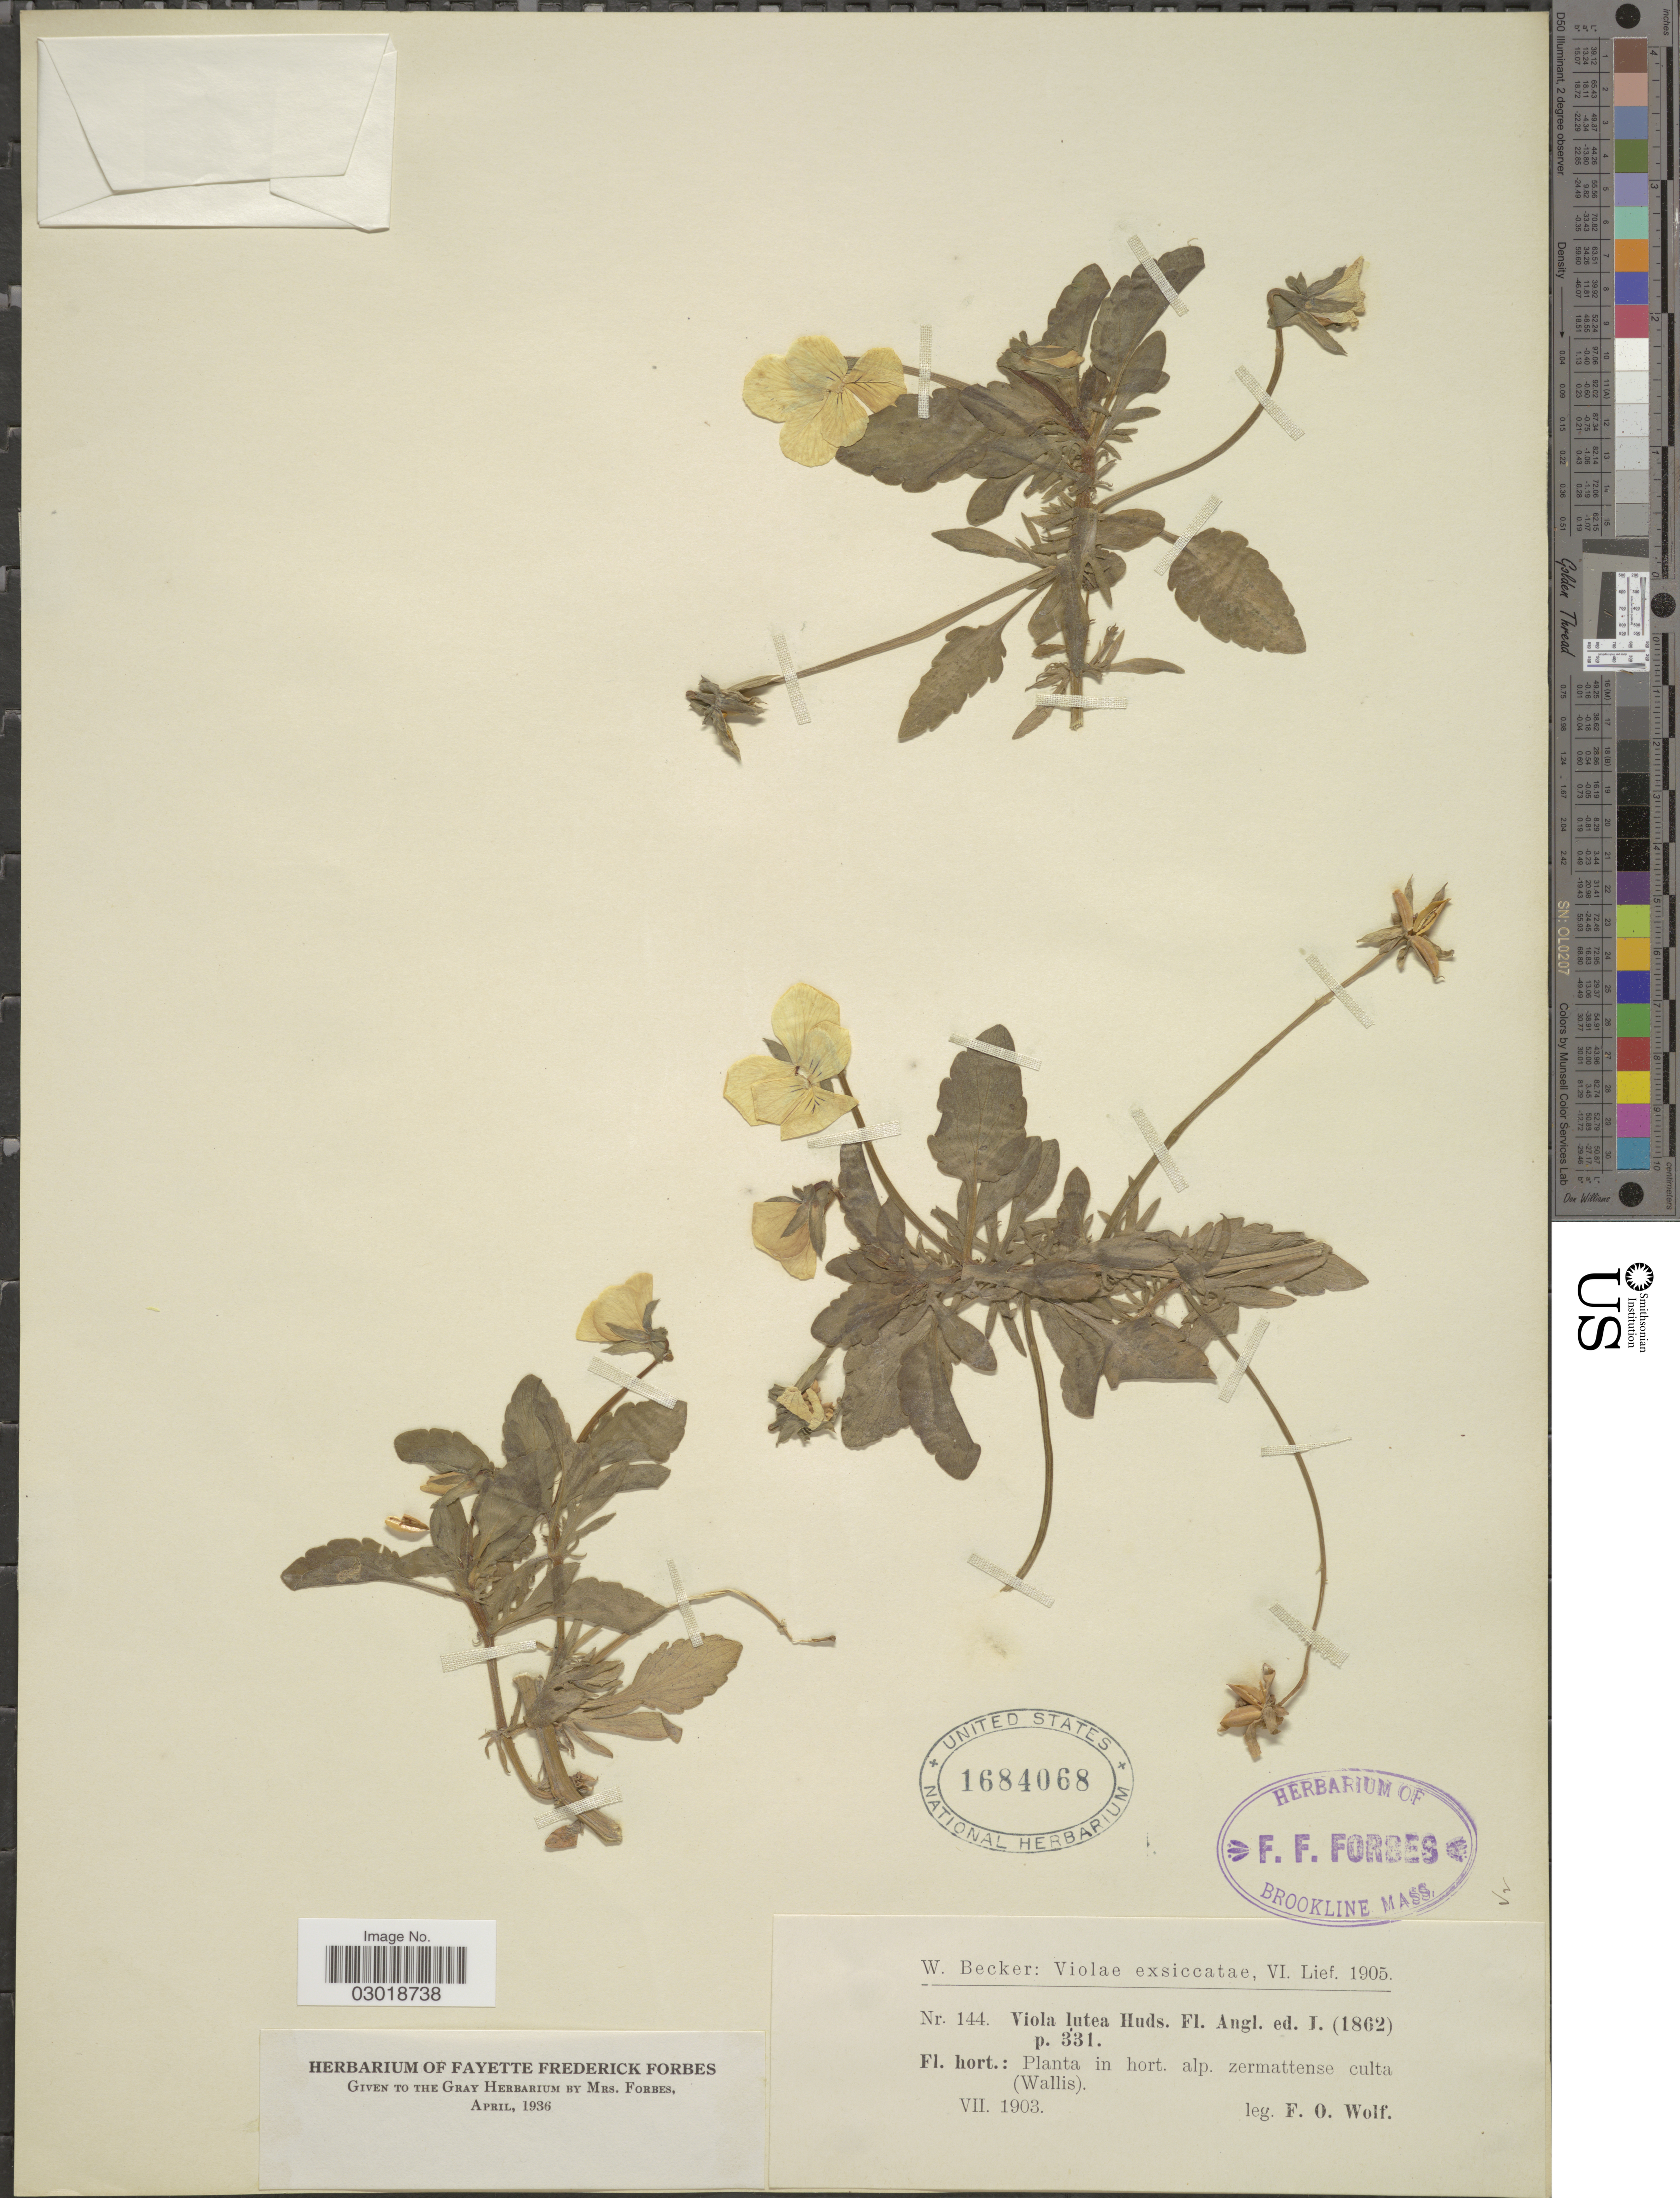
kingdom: Plantae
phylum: Tracheophyta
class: Magnoliopsida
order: Malpighiales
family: Violaceae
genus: Viola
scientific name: Viola lutea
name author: Huds.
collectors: F. Wolf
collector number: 144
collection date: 1903-07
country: Wallis and Futuna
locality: Violae, hort.: Planta in hort. alp. zermattense culta (Wallis).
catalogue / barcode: US 1684068